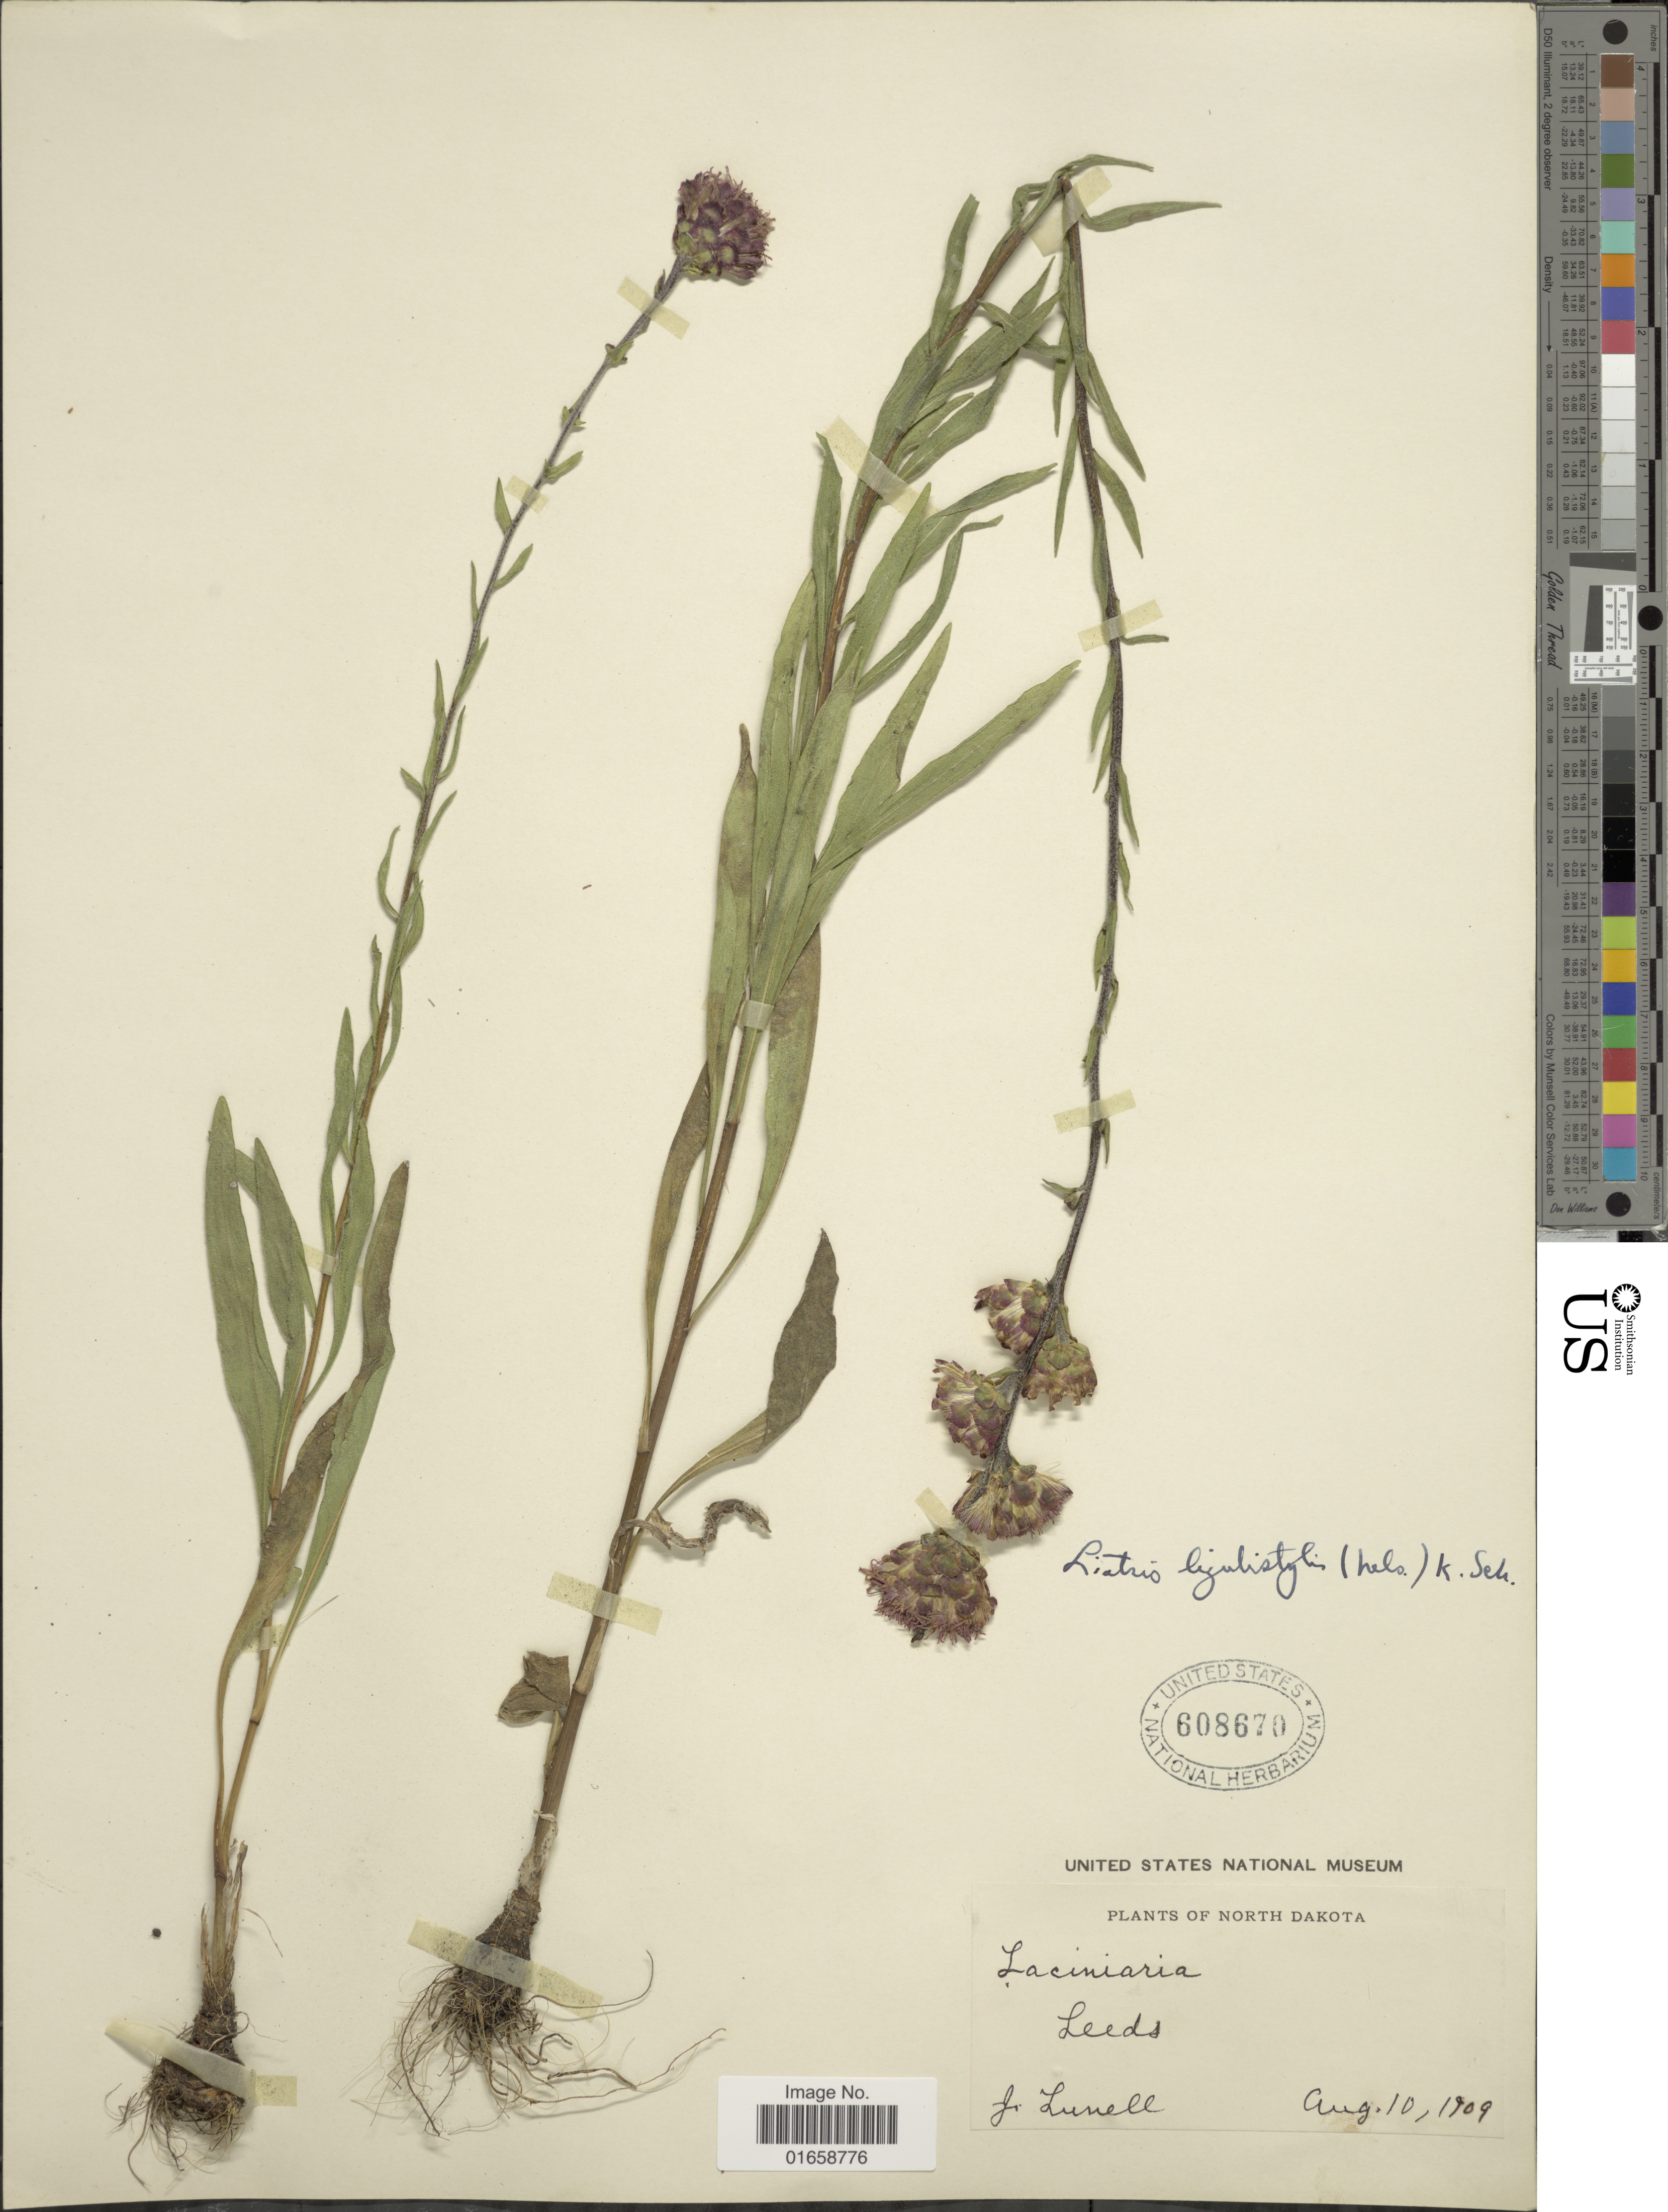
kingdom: Plantae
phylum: Tracheophyta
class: Magnoliopsida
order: Asterales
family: Asteraceae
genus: Liatris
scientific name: Liatris ligulistylis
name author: (A. Nelson) K. Schum.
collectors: J. Lunell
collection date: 1909-08-10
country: United States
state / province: North Dakota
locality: Leeds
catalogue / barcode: US 608670